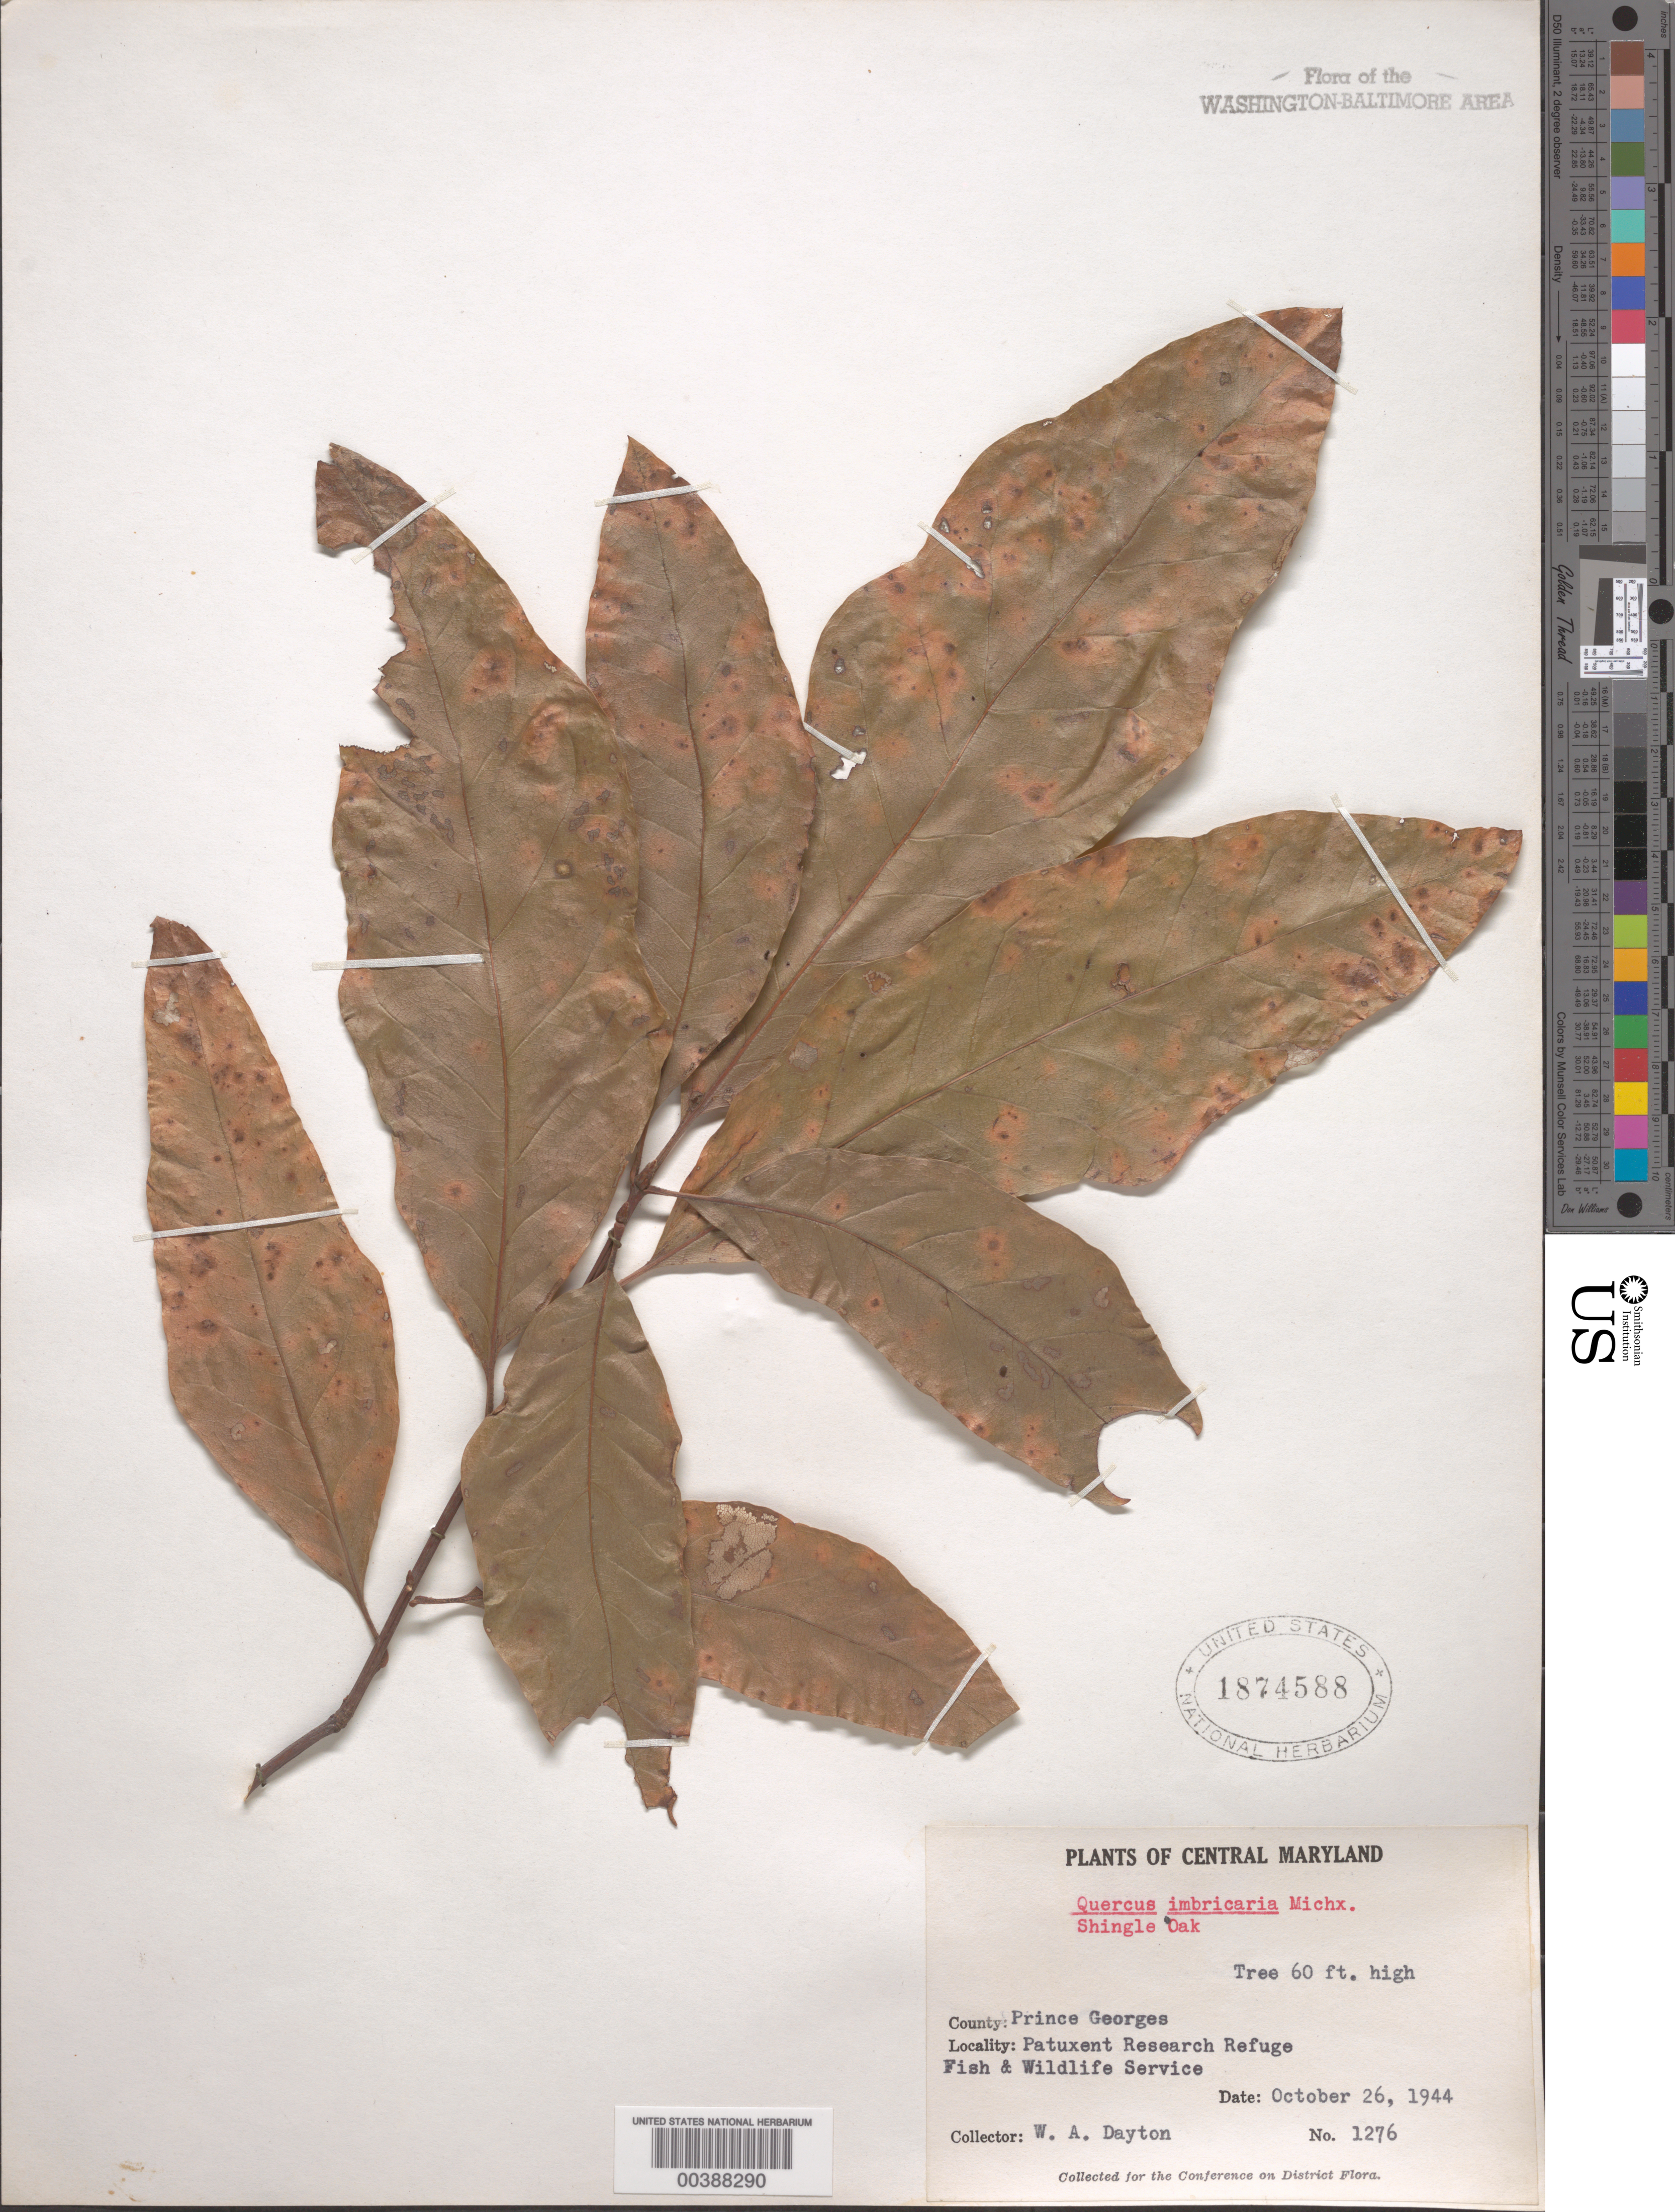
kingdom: Plantae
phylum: Tracheophyta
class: Magnoliopsida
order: Fagales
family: Fagaceae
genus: Quercus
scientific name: Quercus imbricaria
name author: Michx.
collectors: W. Dayton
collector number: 1276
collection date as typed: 26 Oct 1944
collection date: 1944-10-26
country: United States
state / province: Maryland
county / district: Prince George's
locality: Patuxent Research Refuge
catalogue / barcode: US 1874588